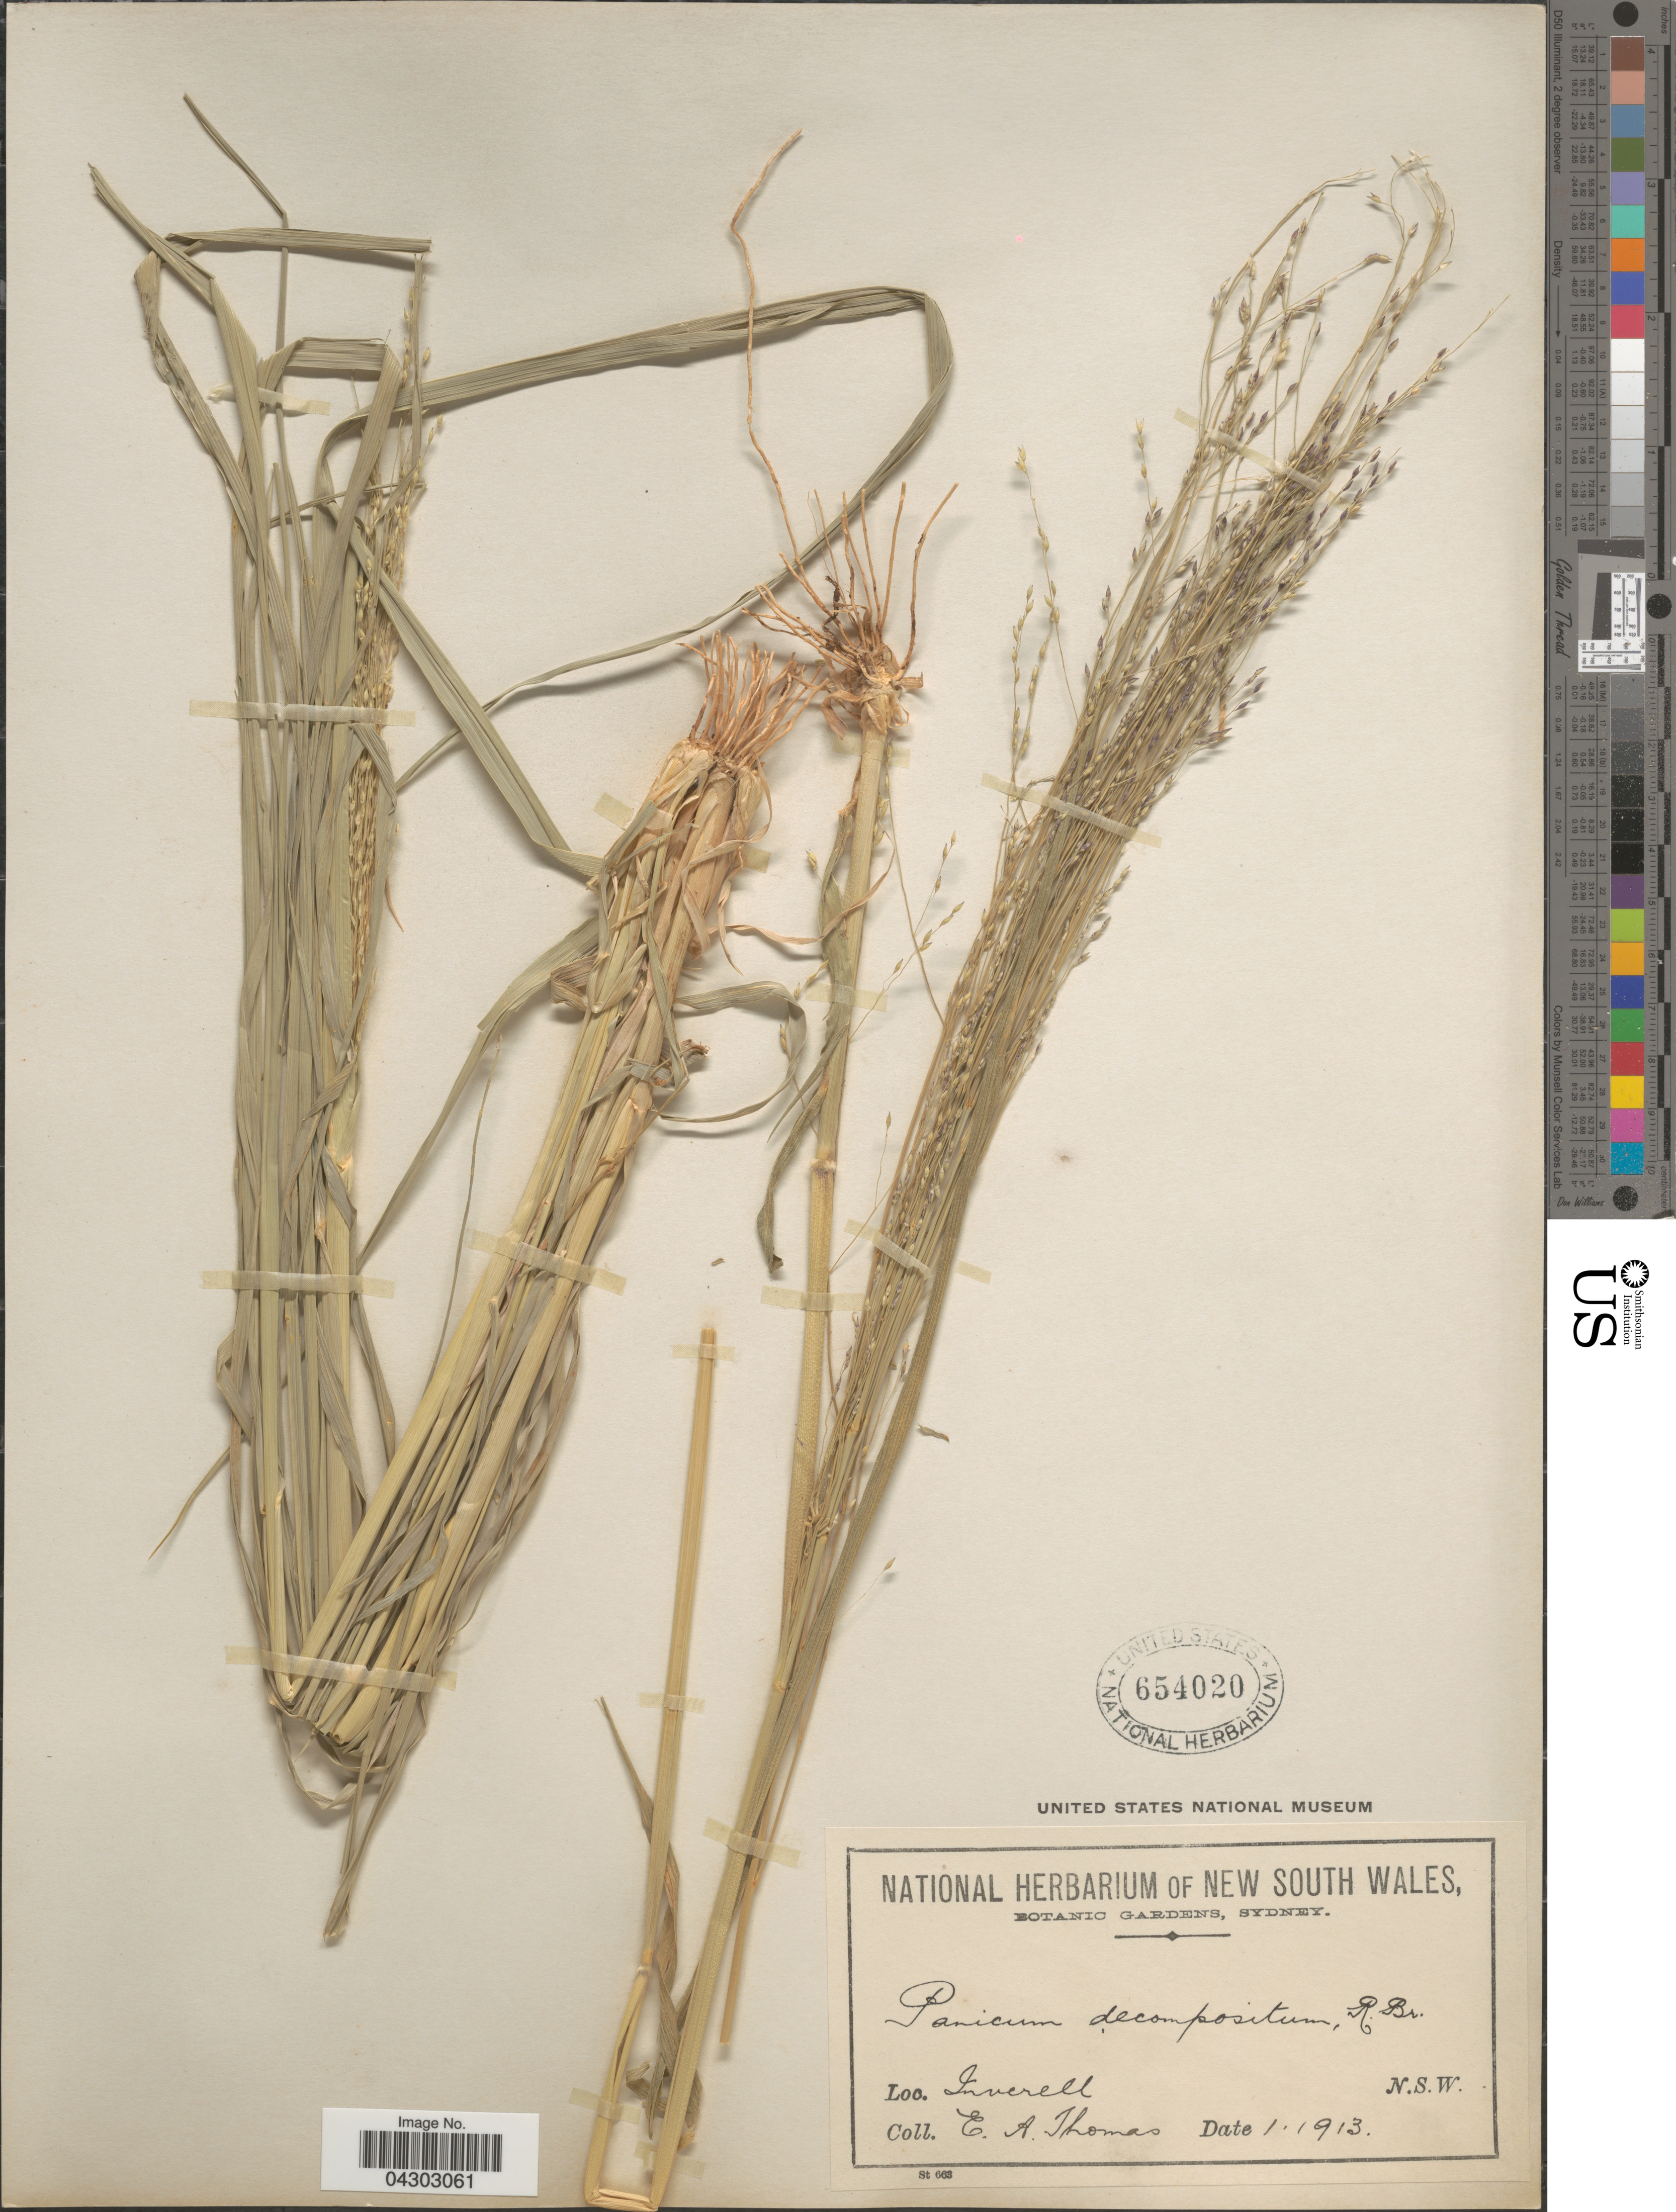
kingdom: Plantae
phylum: Tracheophyta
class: Liliopsida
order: Poales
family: Poaceae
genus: Panicum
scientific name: Panicum decompositum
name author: R. Br.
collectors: E. A. Thomas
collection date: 1913-01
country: Australia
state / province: New South Wales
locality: Inverell.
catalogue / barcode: US 654020